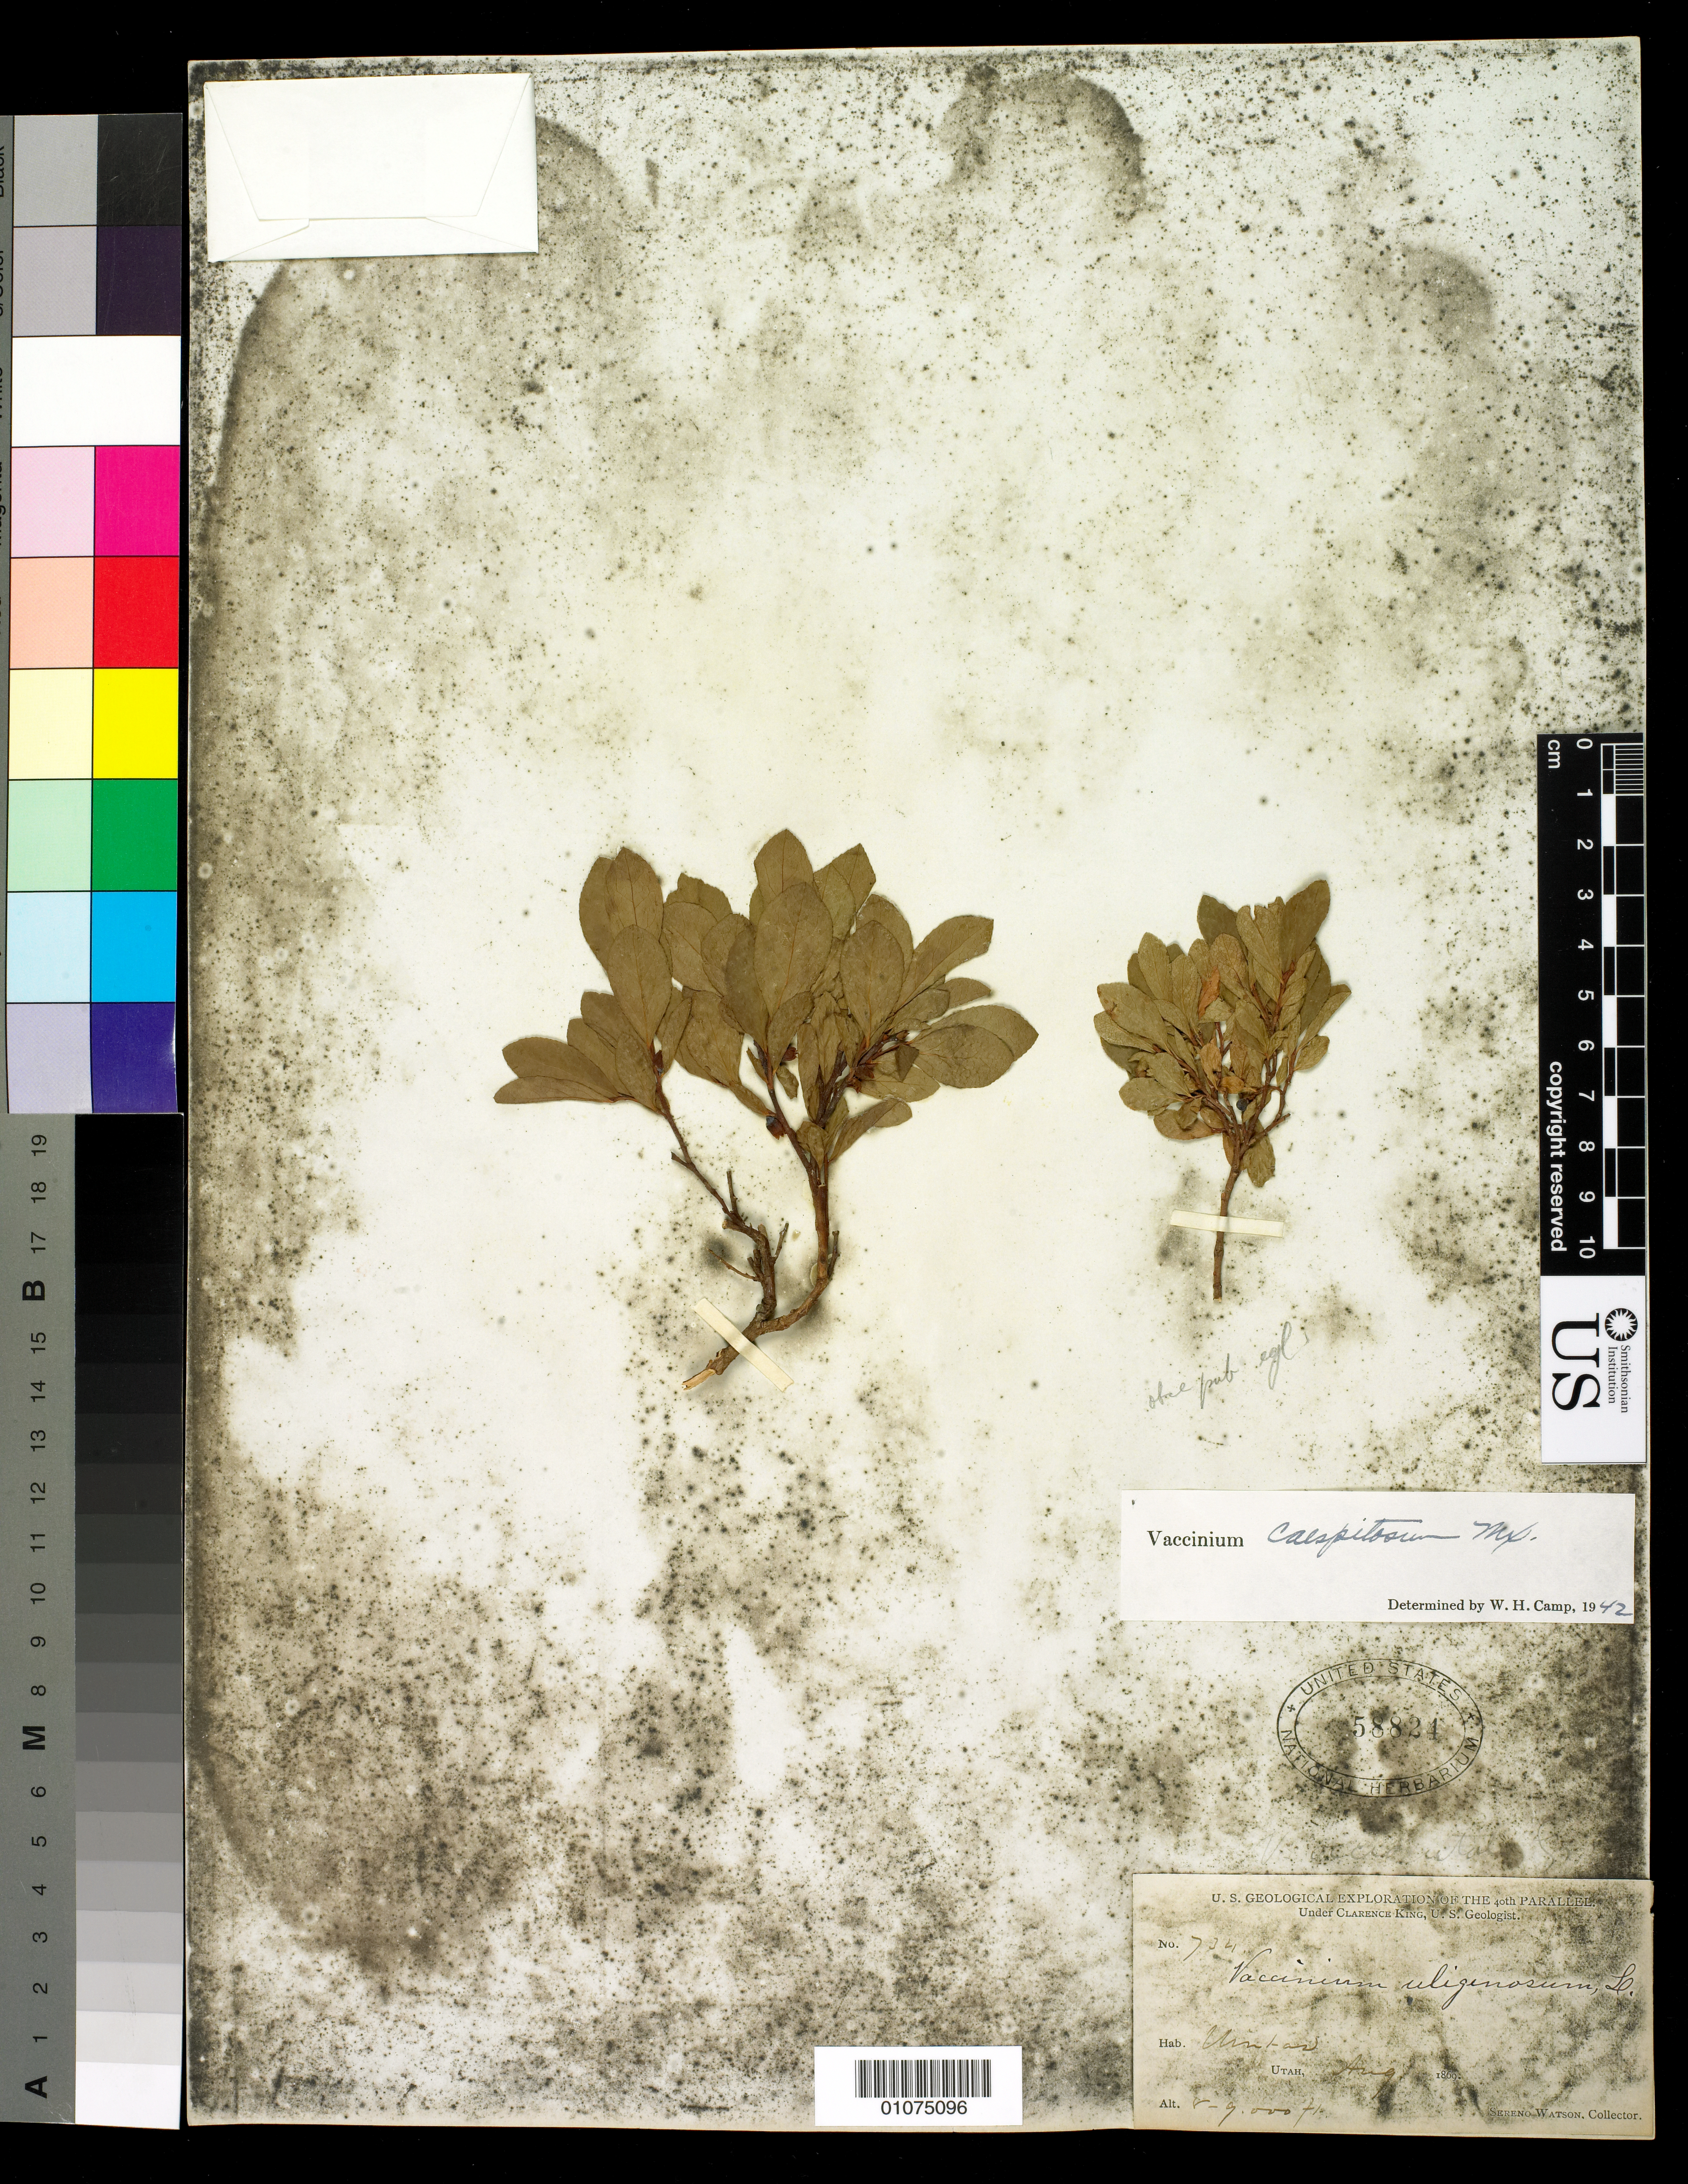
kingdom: Plantae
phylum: Tracheophyta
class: Magnoliopsida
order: Ericales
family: Ericaceae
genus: Vaccinium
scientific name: Vaccinium caespitosum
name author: Michx.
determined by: Camp, W. H.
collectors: S. Watson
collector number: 734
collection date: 1869-08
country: United States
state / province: Utah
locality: Unitas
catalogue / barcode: US 58824